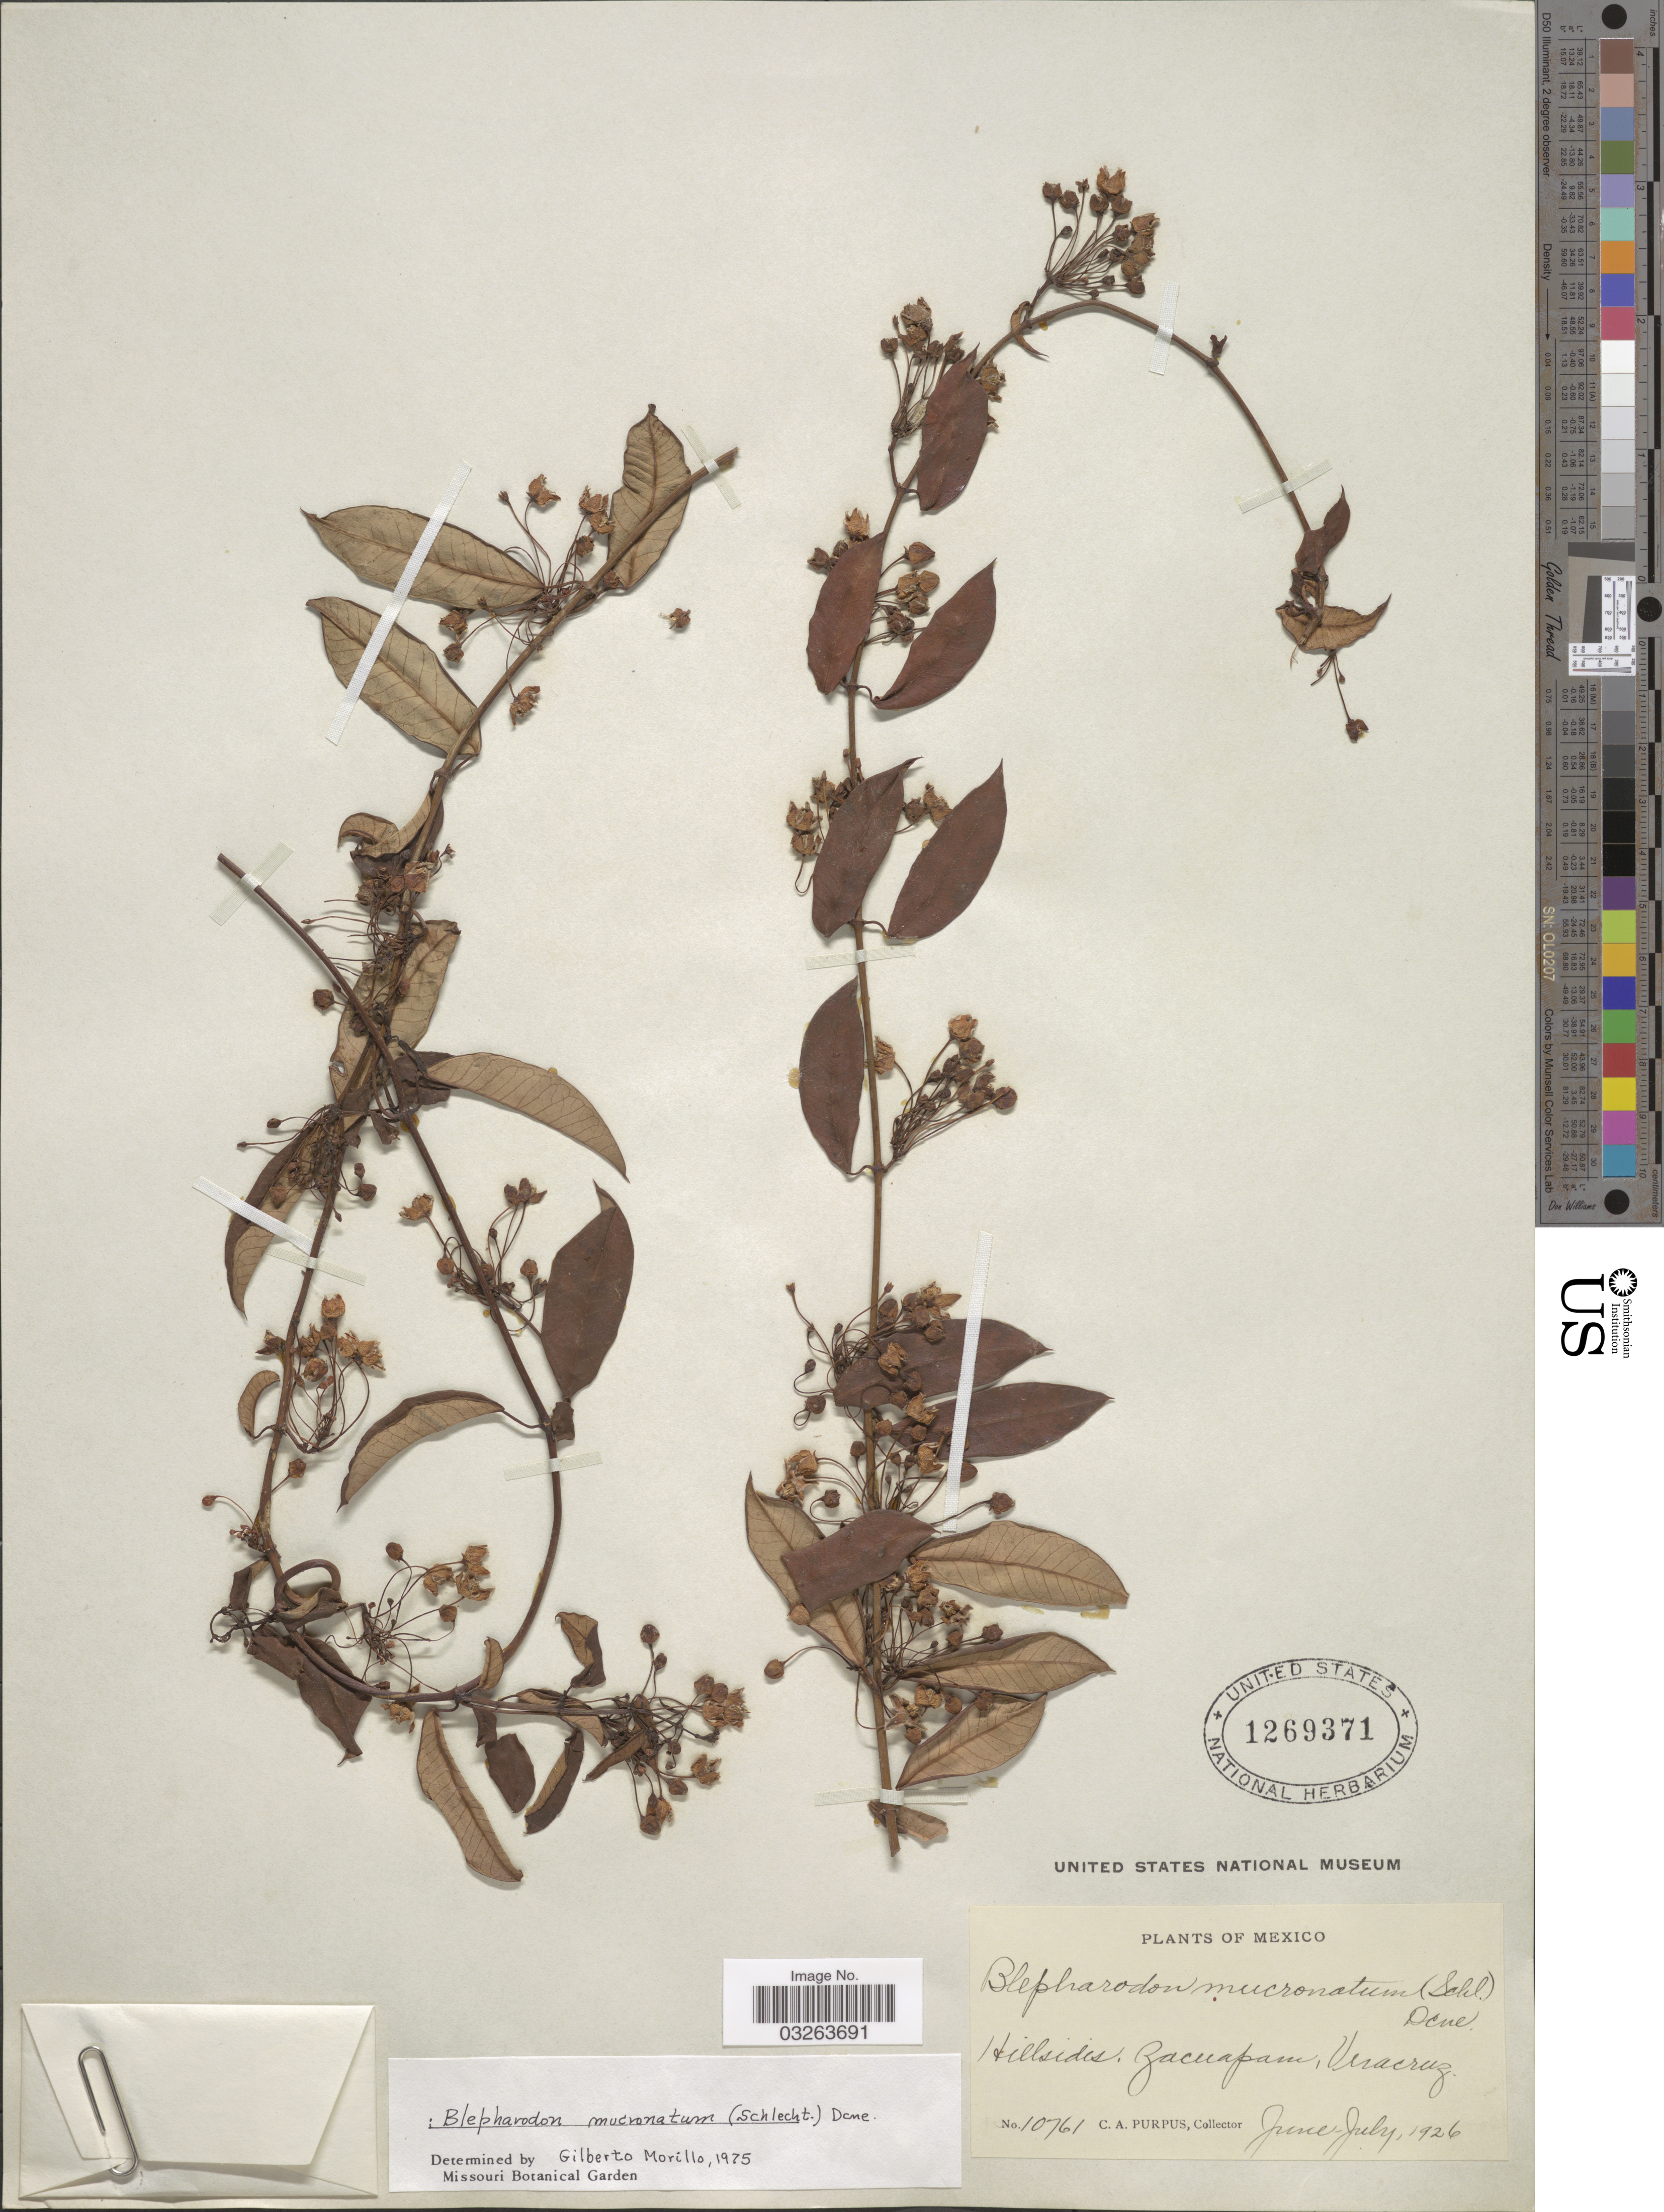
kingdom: Plantae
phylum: Tracheophyta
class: Magnoliopsida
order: Gentianales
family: Apocynaceae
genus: Blepharodon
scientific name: Blepharodon mucronatum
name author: (Schltdl.) Decne.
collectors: C. A. Purpus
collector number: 10761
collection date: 1926-06/1926-07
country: Mexico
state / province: Veracruz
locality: Hillside, Zacuapam, Veracruz.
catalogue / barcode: US 1269371